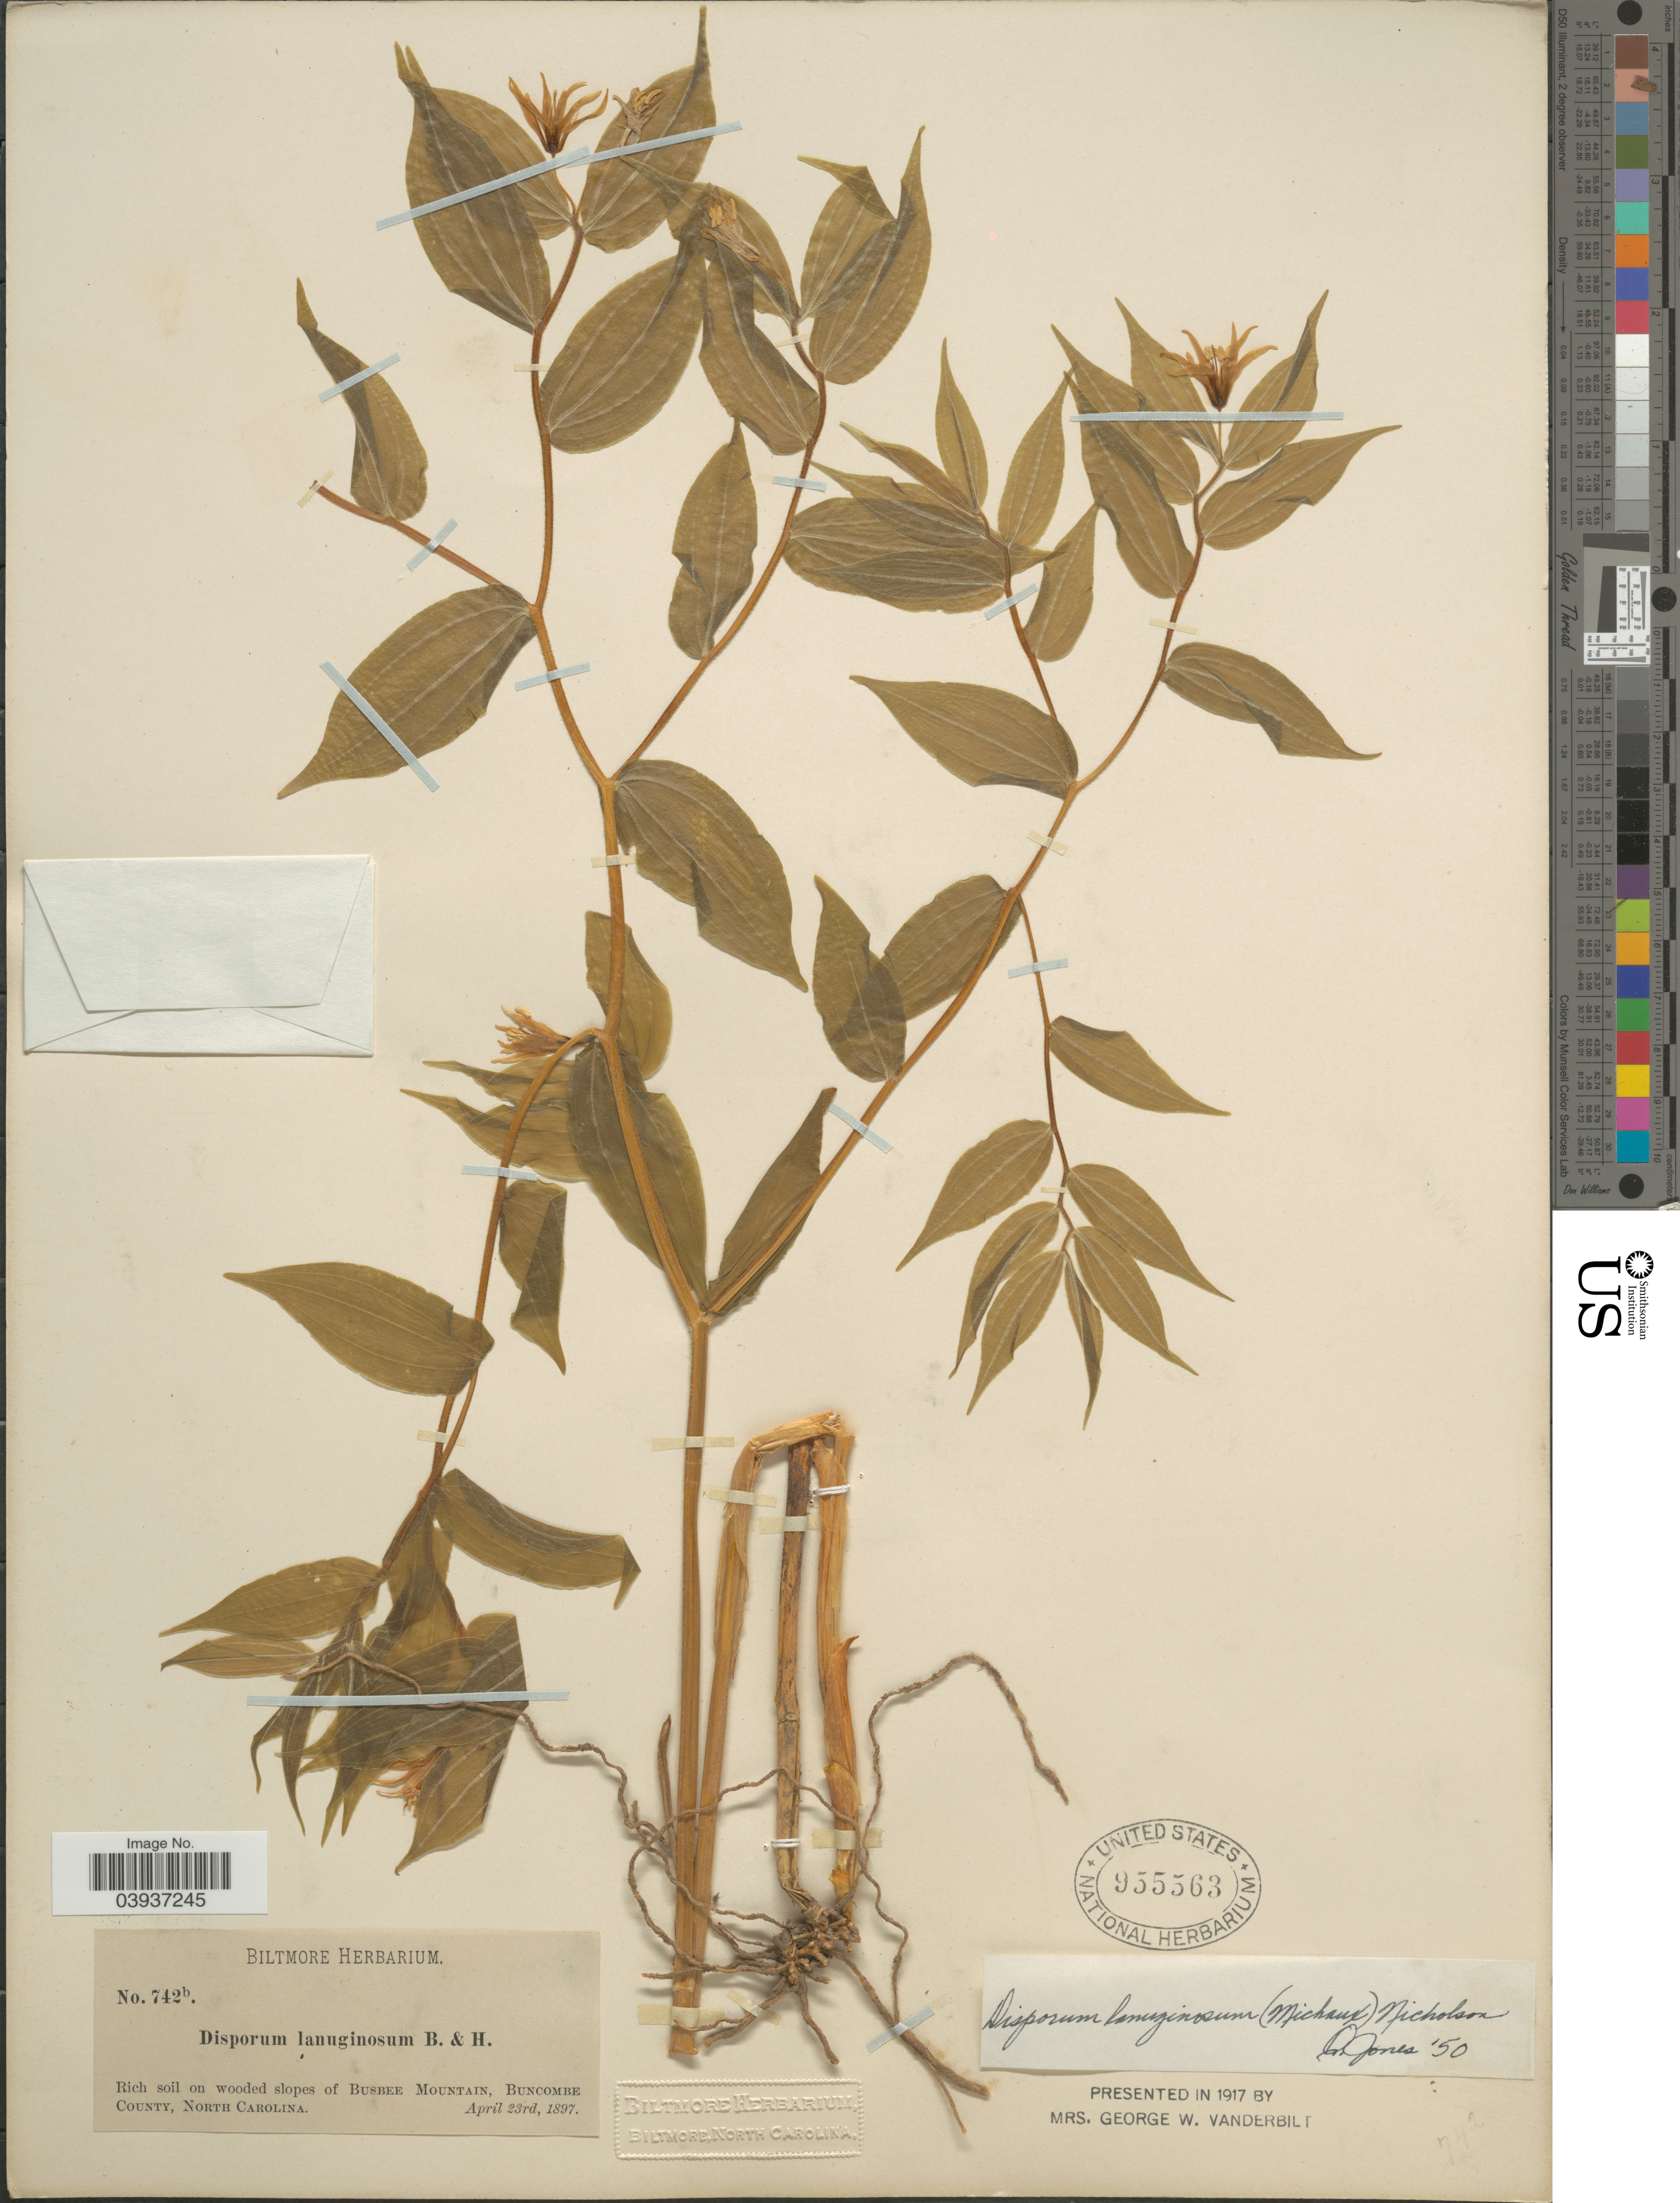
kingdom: Plantae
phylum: Tracheophyta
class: Liliopsida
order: Liliales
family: Colchicaceae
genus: Disporum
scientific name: Disporum lanuginosum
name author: (Michx.) G. Nicholson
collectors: ex herb. Biltmore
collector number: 742b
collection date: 1897-04-23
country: United States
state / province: North Carolina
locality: On wooded slopes of Busbee Mountain, Buncombe County.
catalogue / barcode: US 955563